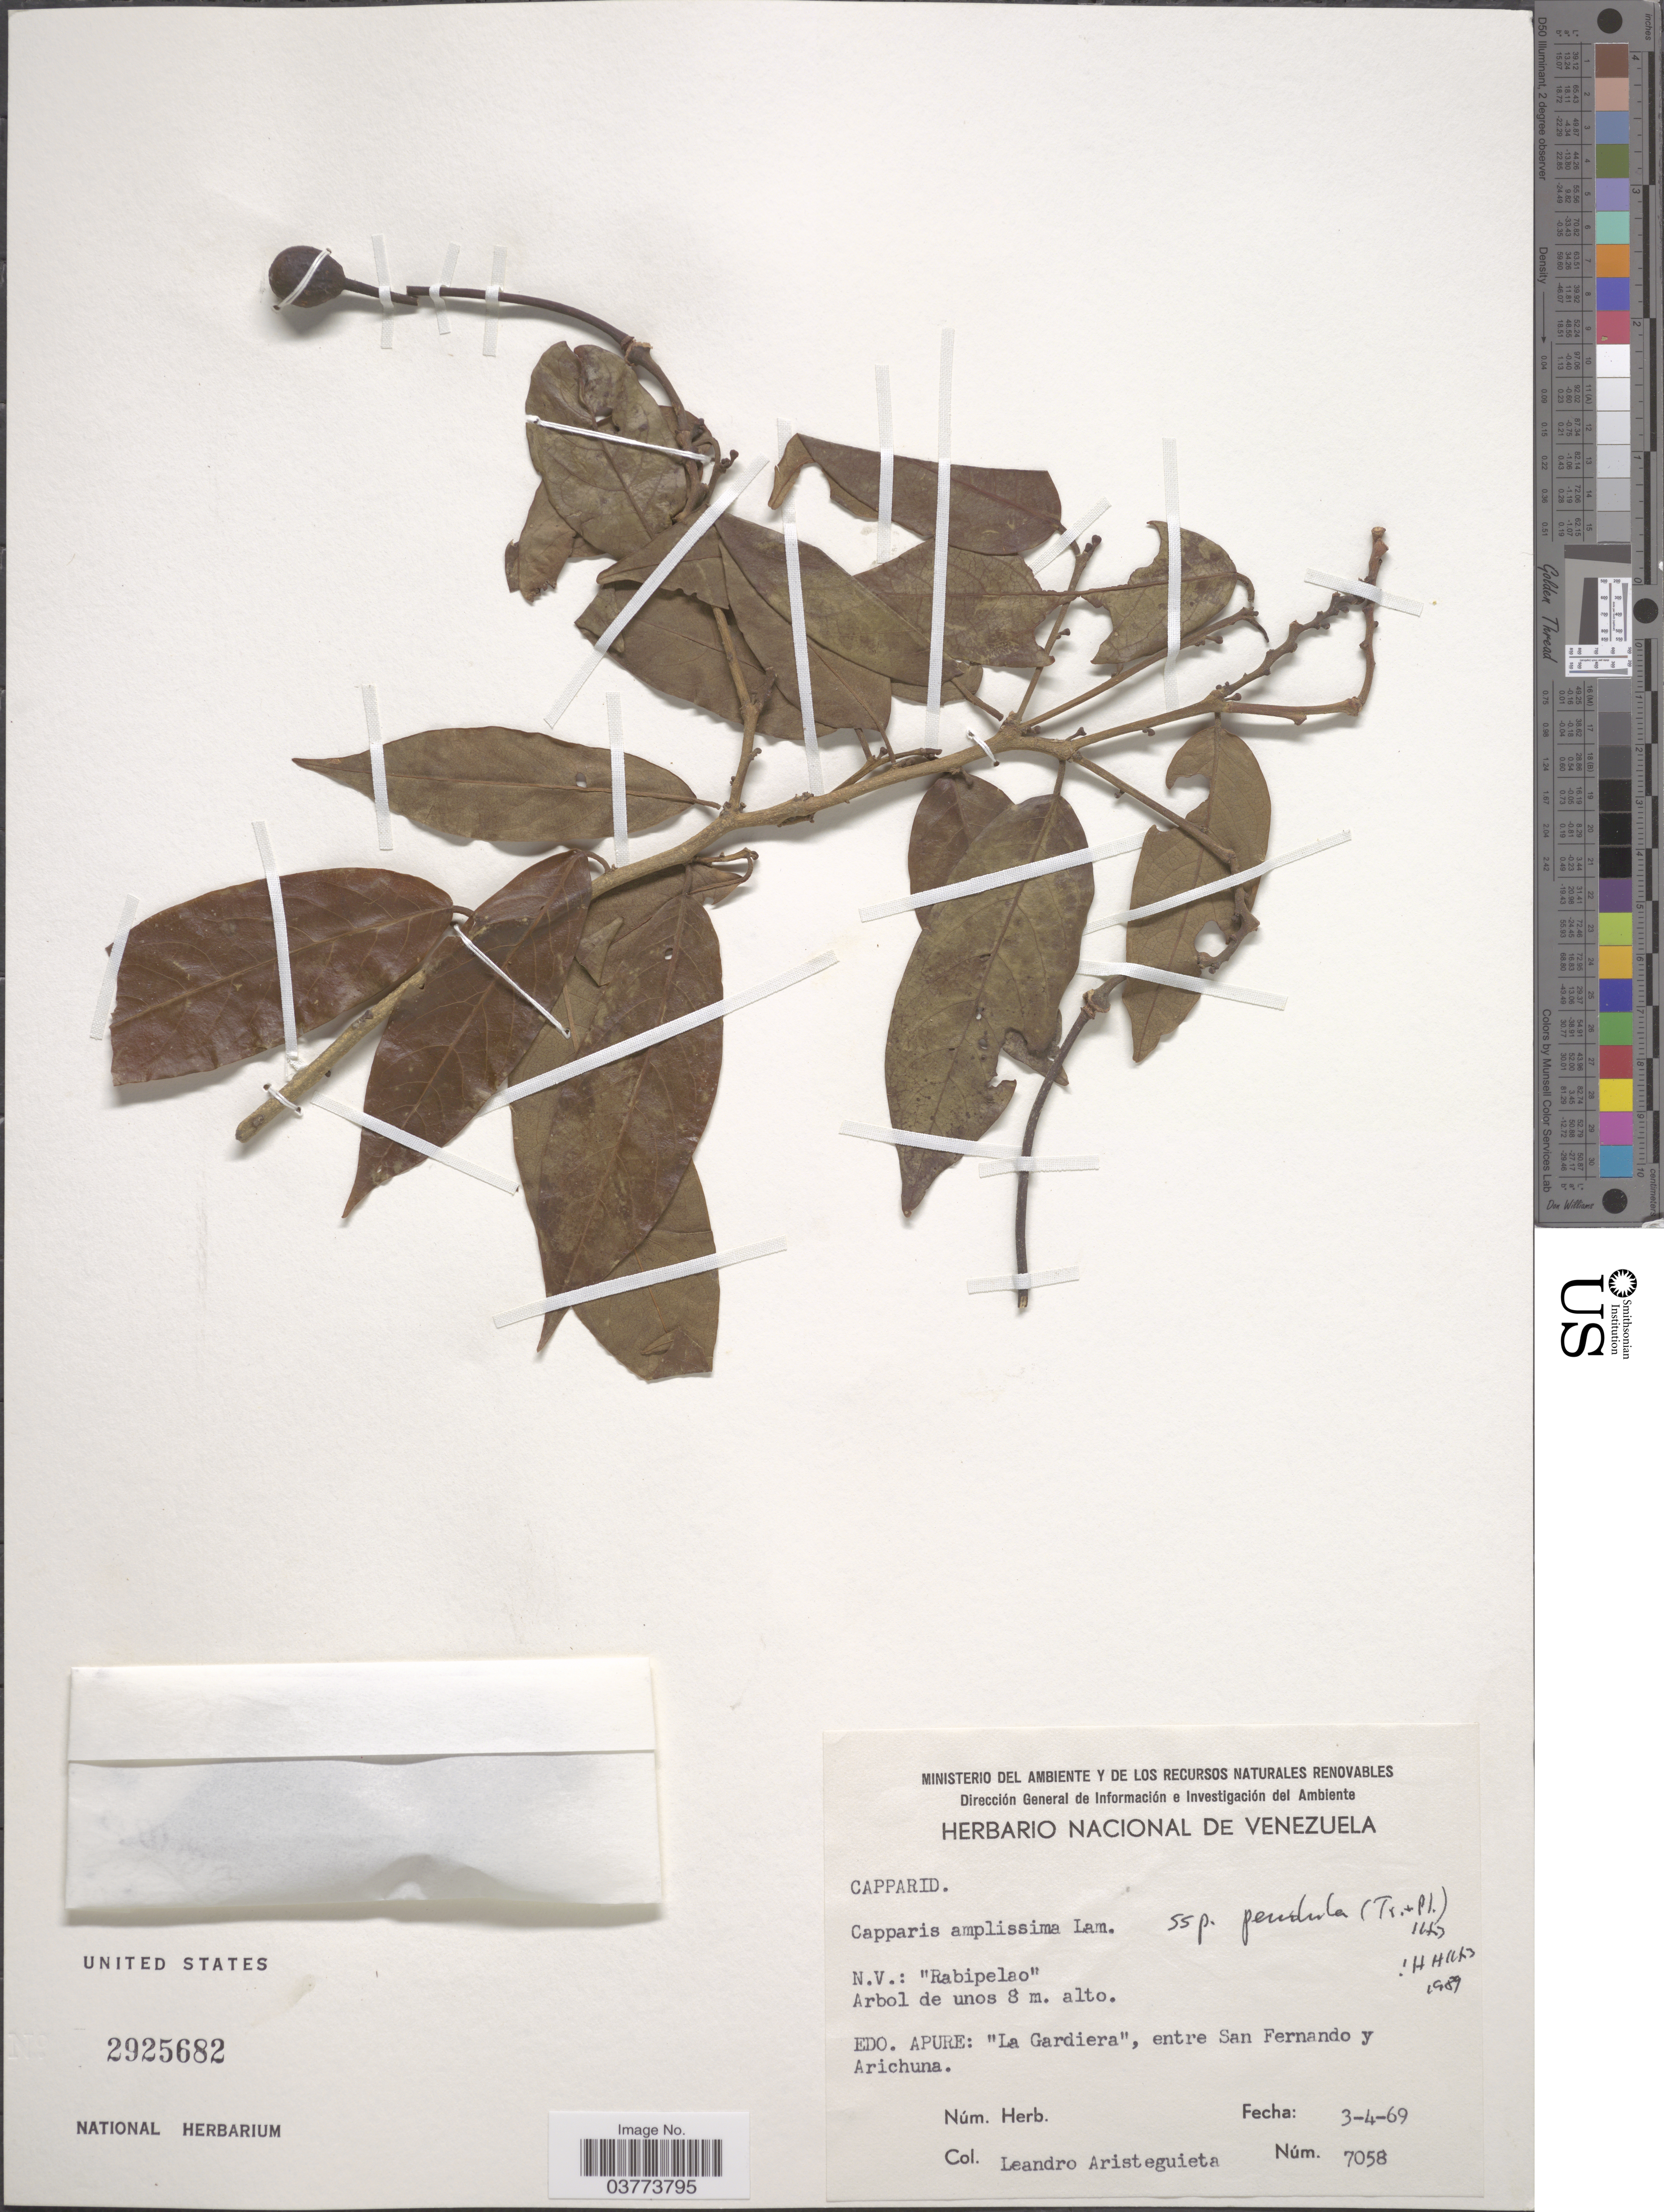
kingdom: Plantae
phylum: Tracheophyta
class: Magnoliopsida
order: Brassicales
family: Capparaceae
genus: Cynophalla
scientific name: Cynophalla amplissima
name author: (Lam.) Iltis & Cornejo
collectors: L. Aristeguieta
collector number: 7058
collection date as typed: Transcribed d/m/y: 3/4/69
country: Venezuela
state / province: Apure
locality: La Gardiera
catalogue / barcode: US 2925682